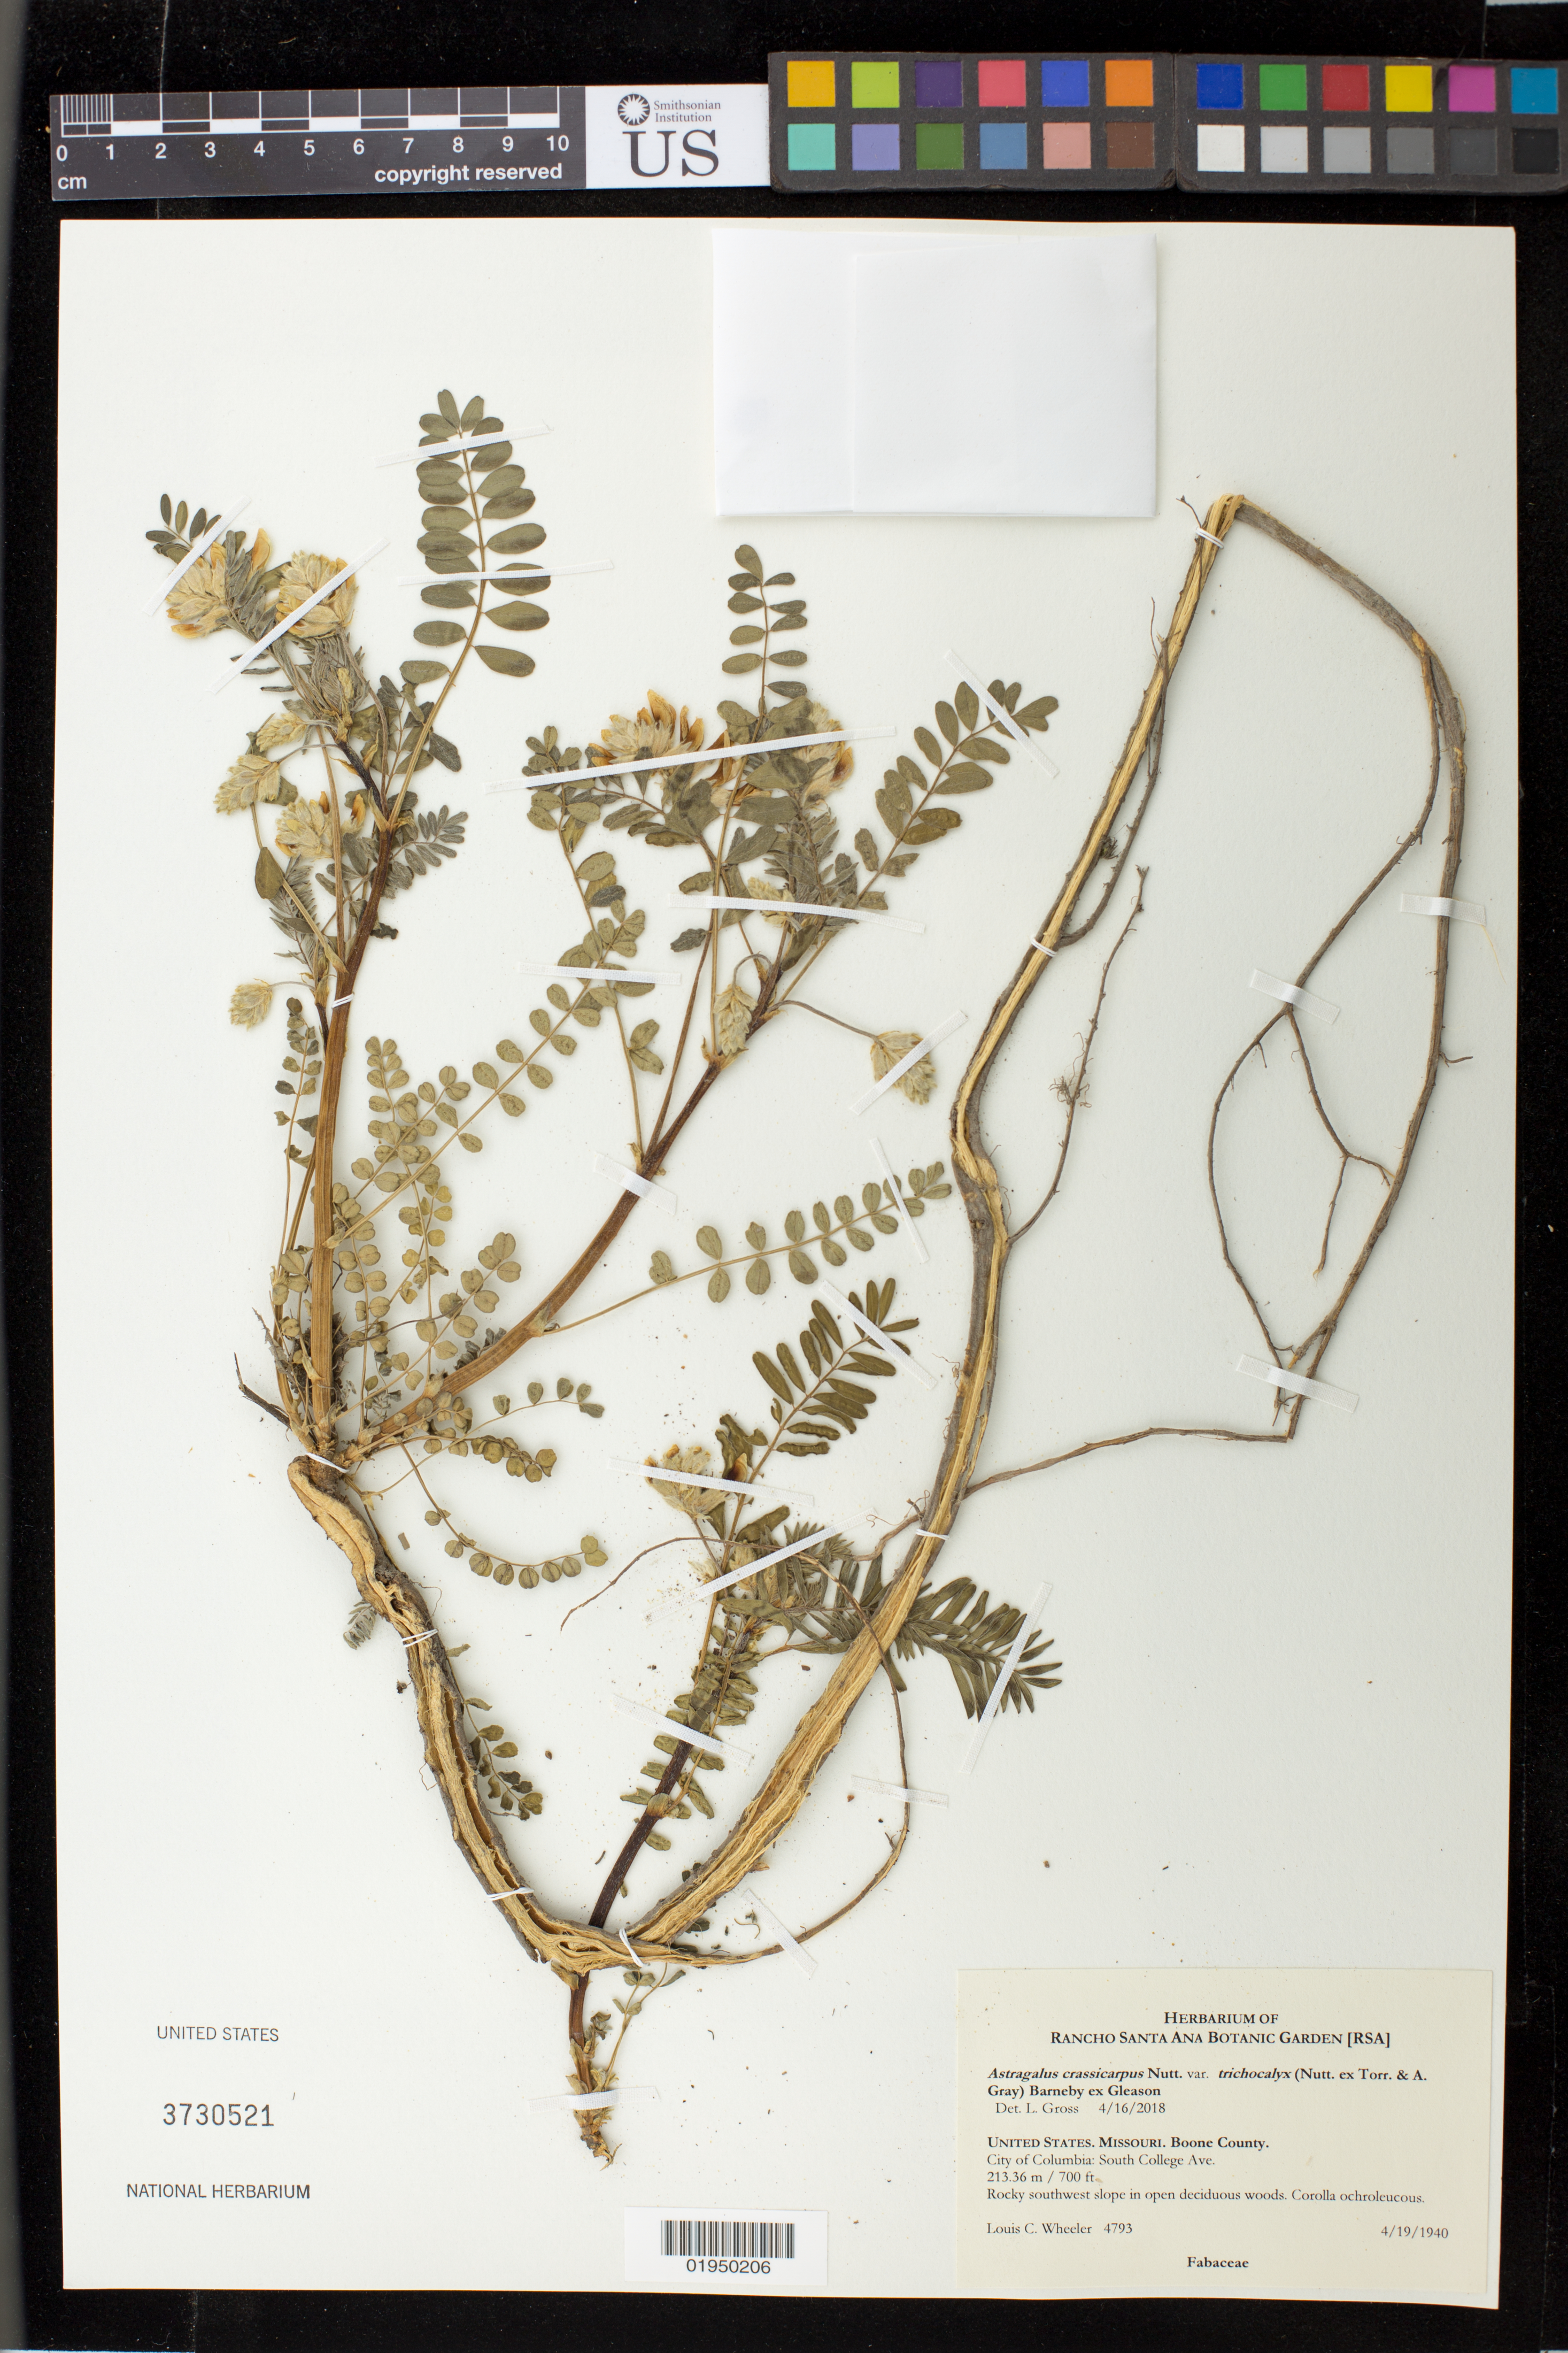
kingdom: Plantae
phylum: Tracheophyta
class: Magnoliopsida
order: Fabales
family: Fabaceae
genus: Astragalus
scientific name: Astragalus crassicarpus var. trichocalyx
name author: (Nutt.) Barneby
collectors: L. C. Wheeler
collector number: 4793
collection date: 1940-04-19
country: United States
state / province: Missouri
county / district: Boone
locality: South College Ave.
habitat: Rocky southwest slope in open deciduous woods. Corolla ochroleucous.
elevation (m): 213.36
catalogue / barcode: US 3730521